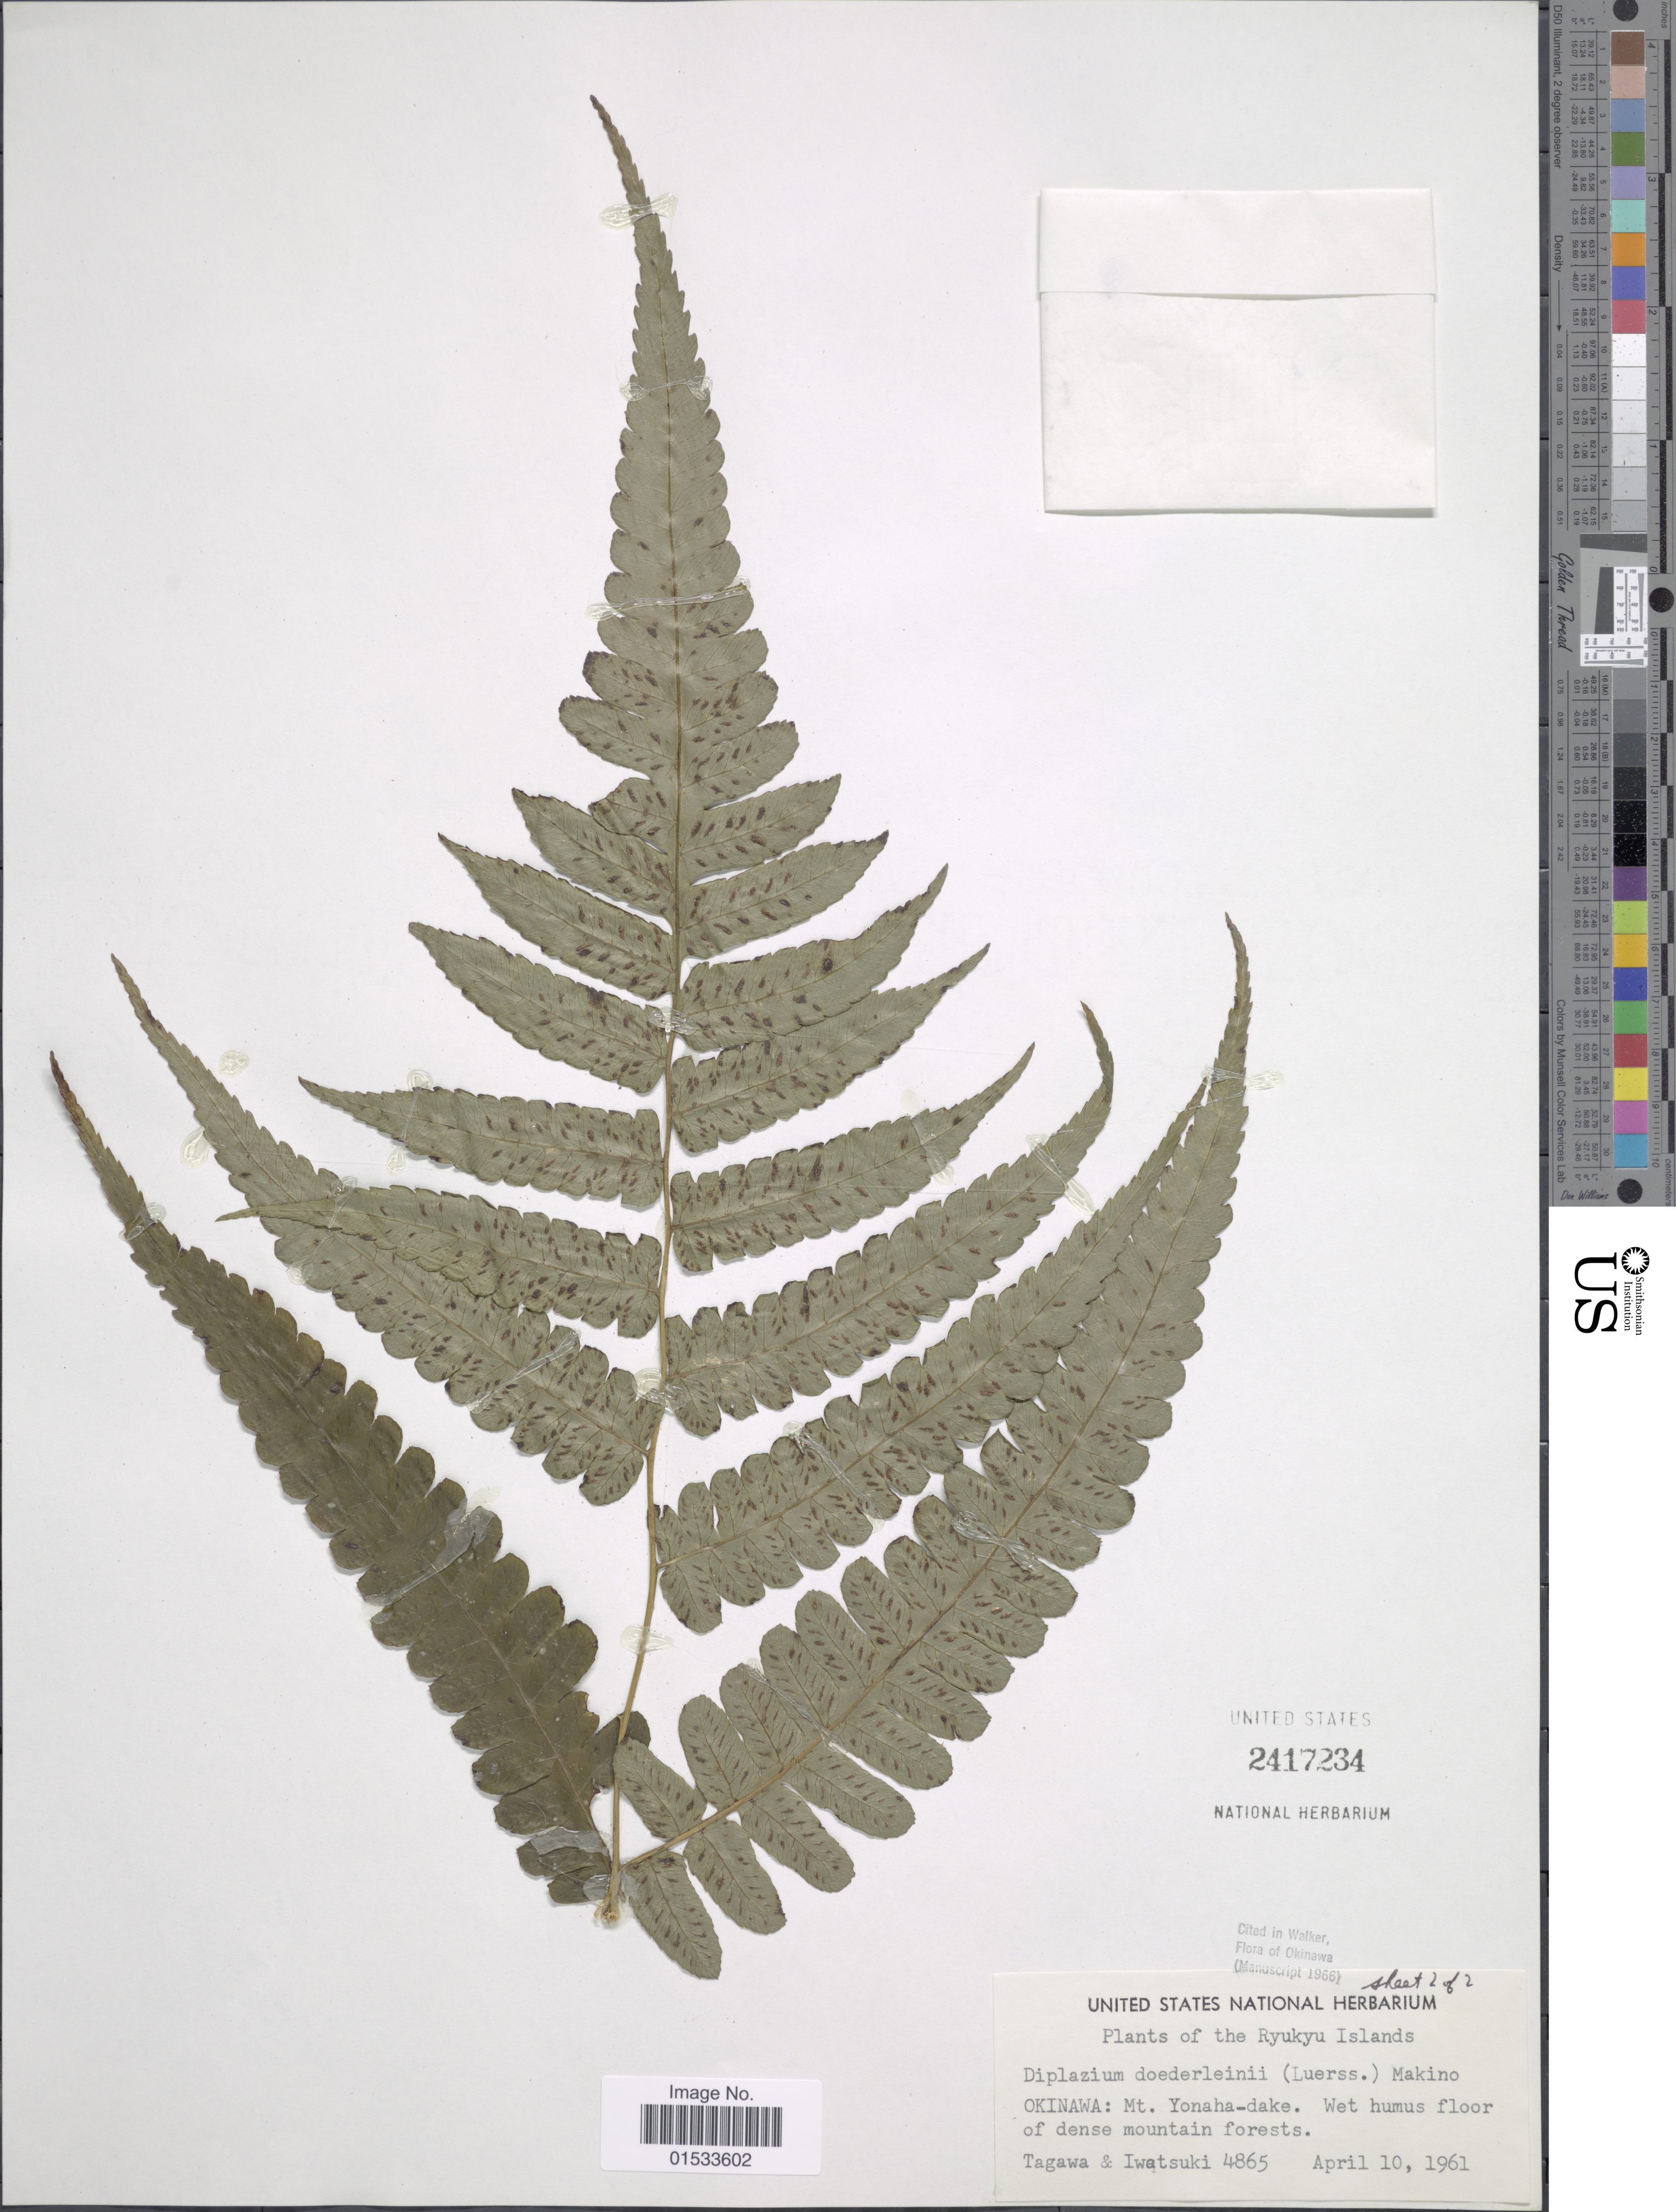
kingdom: Plantae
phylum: Tracheophyta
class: Polypodiopsida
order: Polypodiales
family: Athyriaceae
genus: Diplazium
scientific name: Diplazium doederleinii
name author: (Luerss.) Makino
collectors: A. Tagawa & Iwatsuki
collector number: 4865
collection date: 1961-04-10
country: Japan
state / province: Okinawa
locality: Ryukyu Islands, Mt. Yunaha- dake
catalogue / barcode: US 2417234